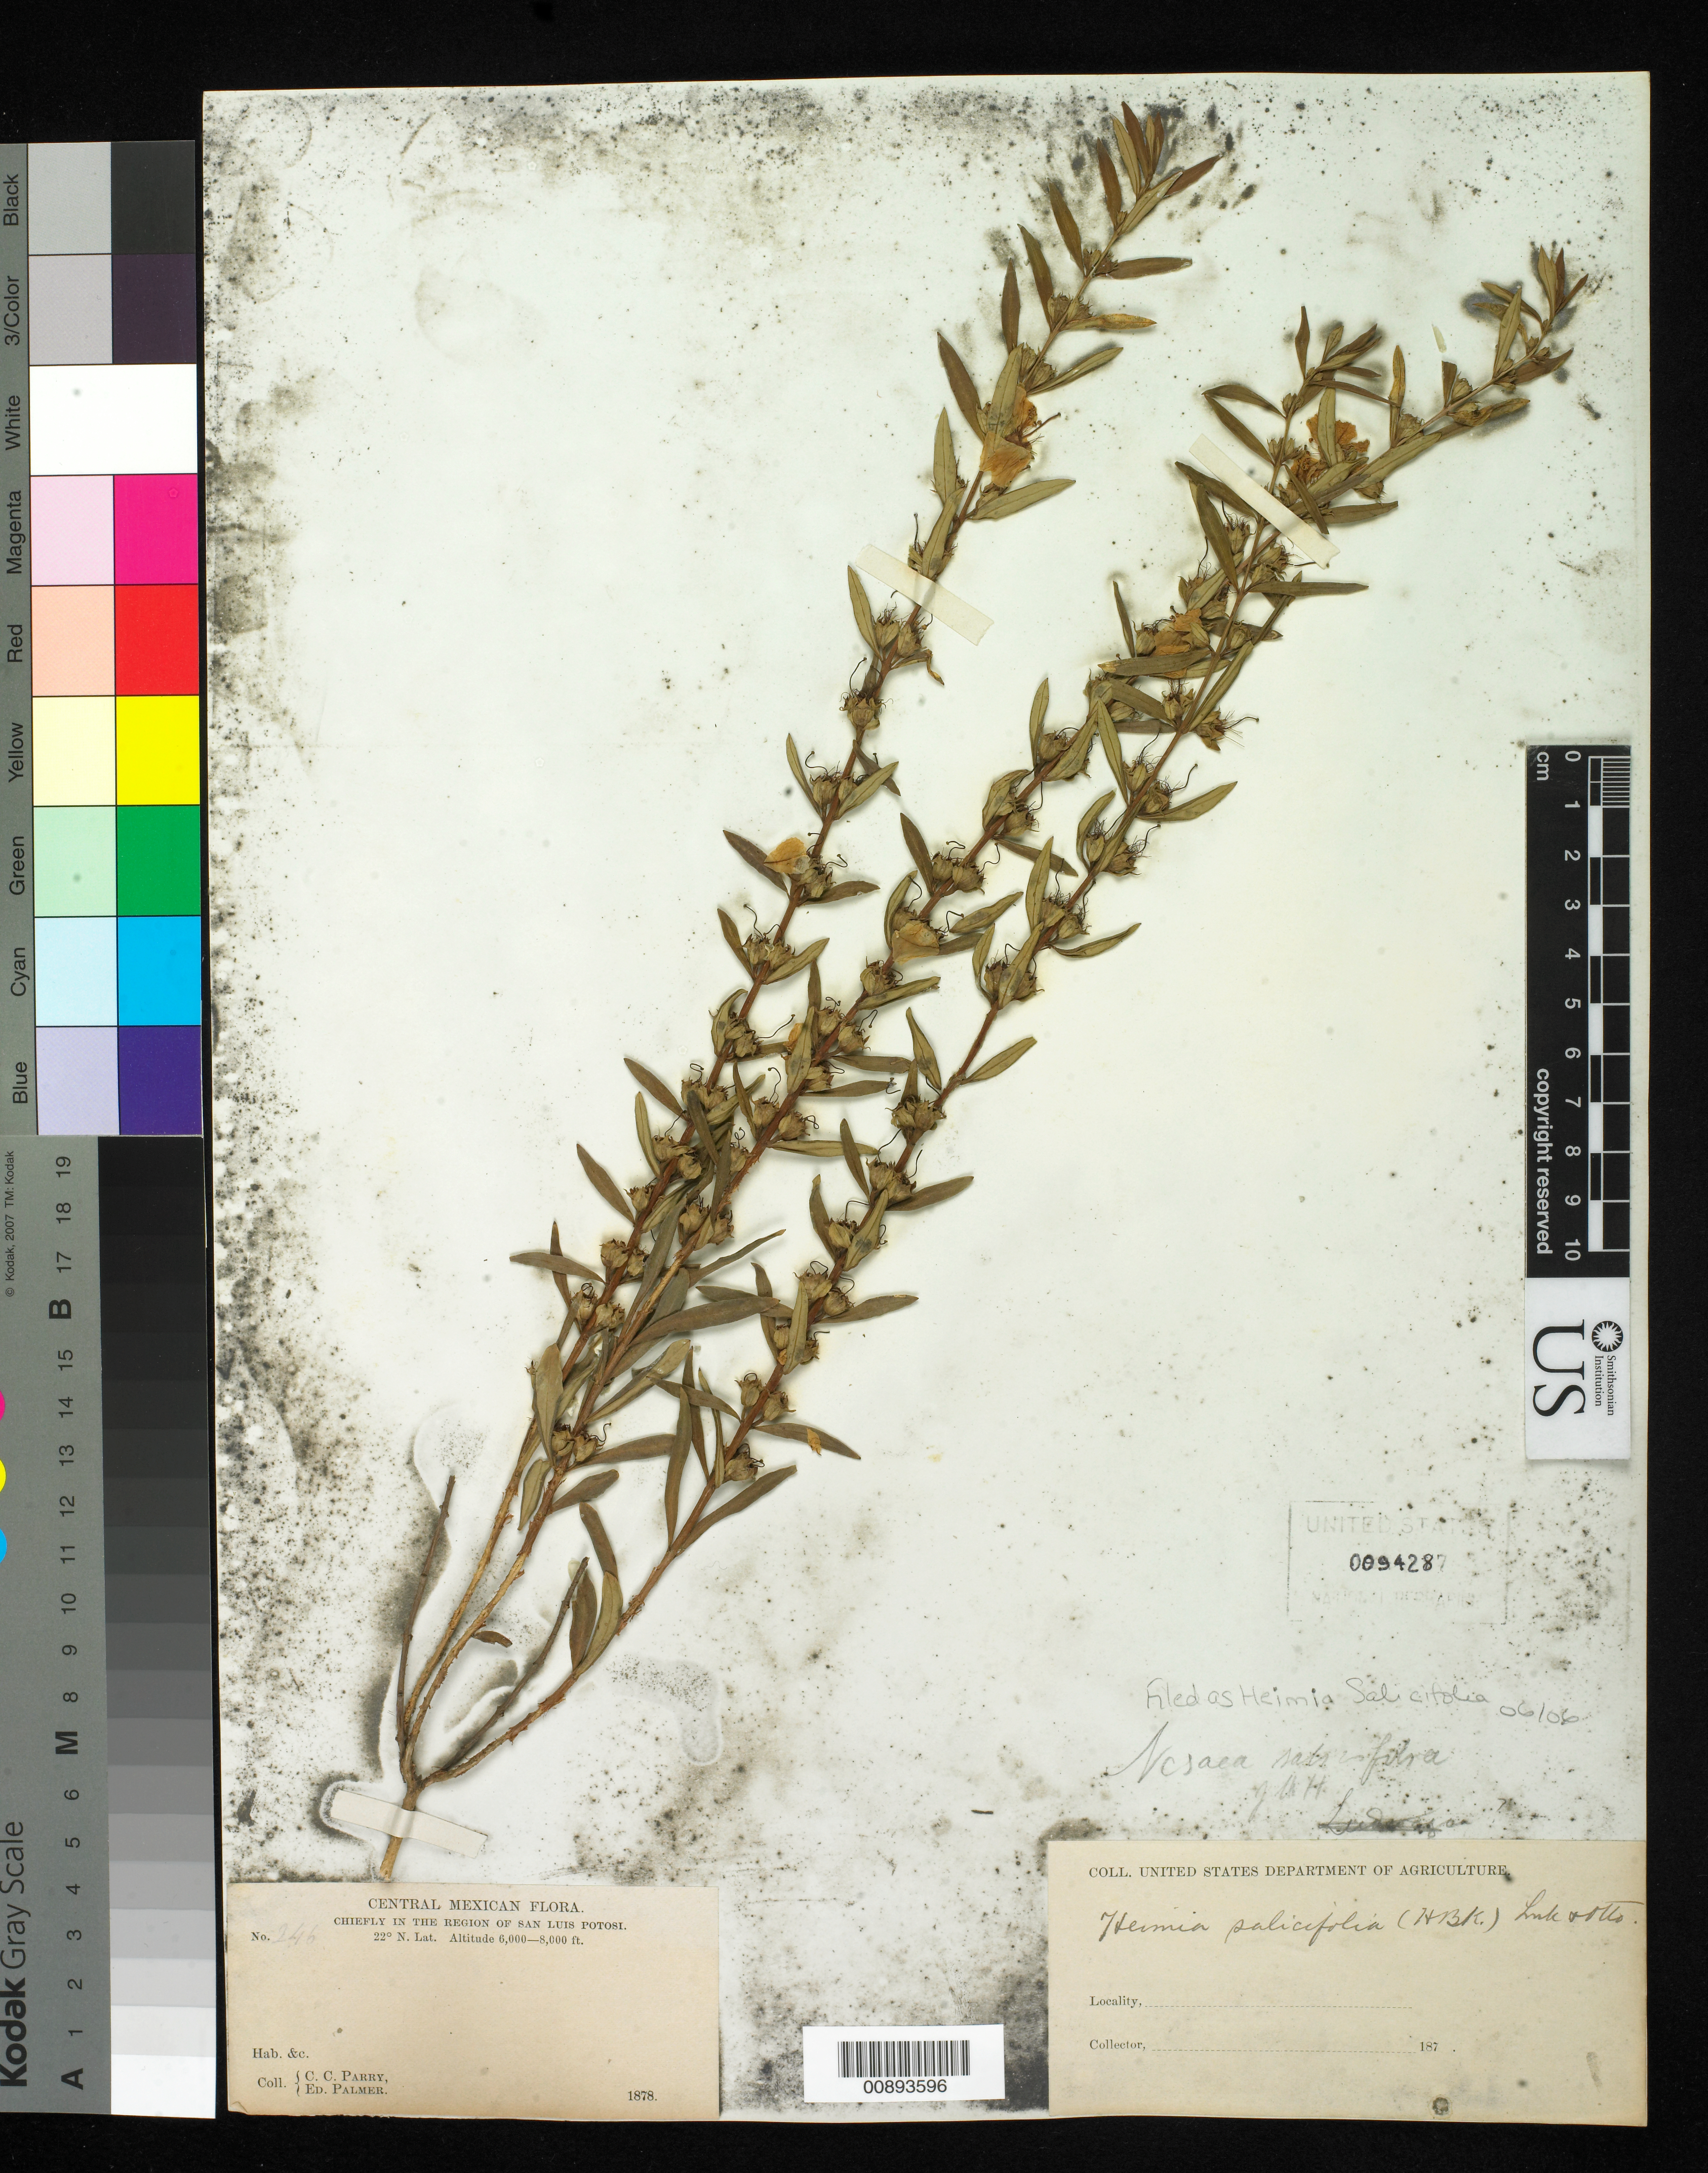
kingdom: Plantae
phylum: Tracheophyta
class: Magnoliopsida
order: Myrtales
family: Lythraceae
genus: Heimia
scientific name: Heimia salicifolia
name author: Link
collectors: C. C. Parry & E. Palmer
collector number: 246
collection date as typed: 1878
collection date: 1878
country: Mexico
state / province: San Luis Potosí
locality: Chiefly in the region of San Luis Potosí.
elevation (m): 1829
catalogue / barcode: US 94287